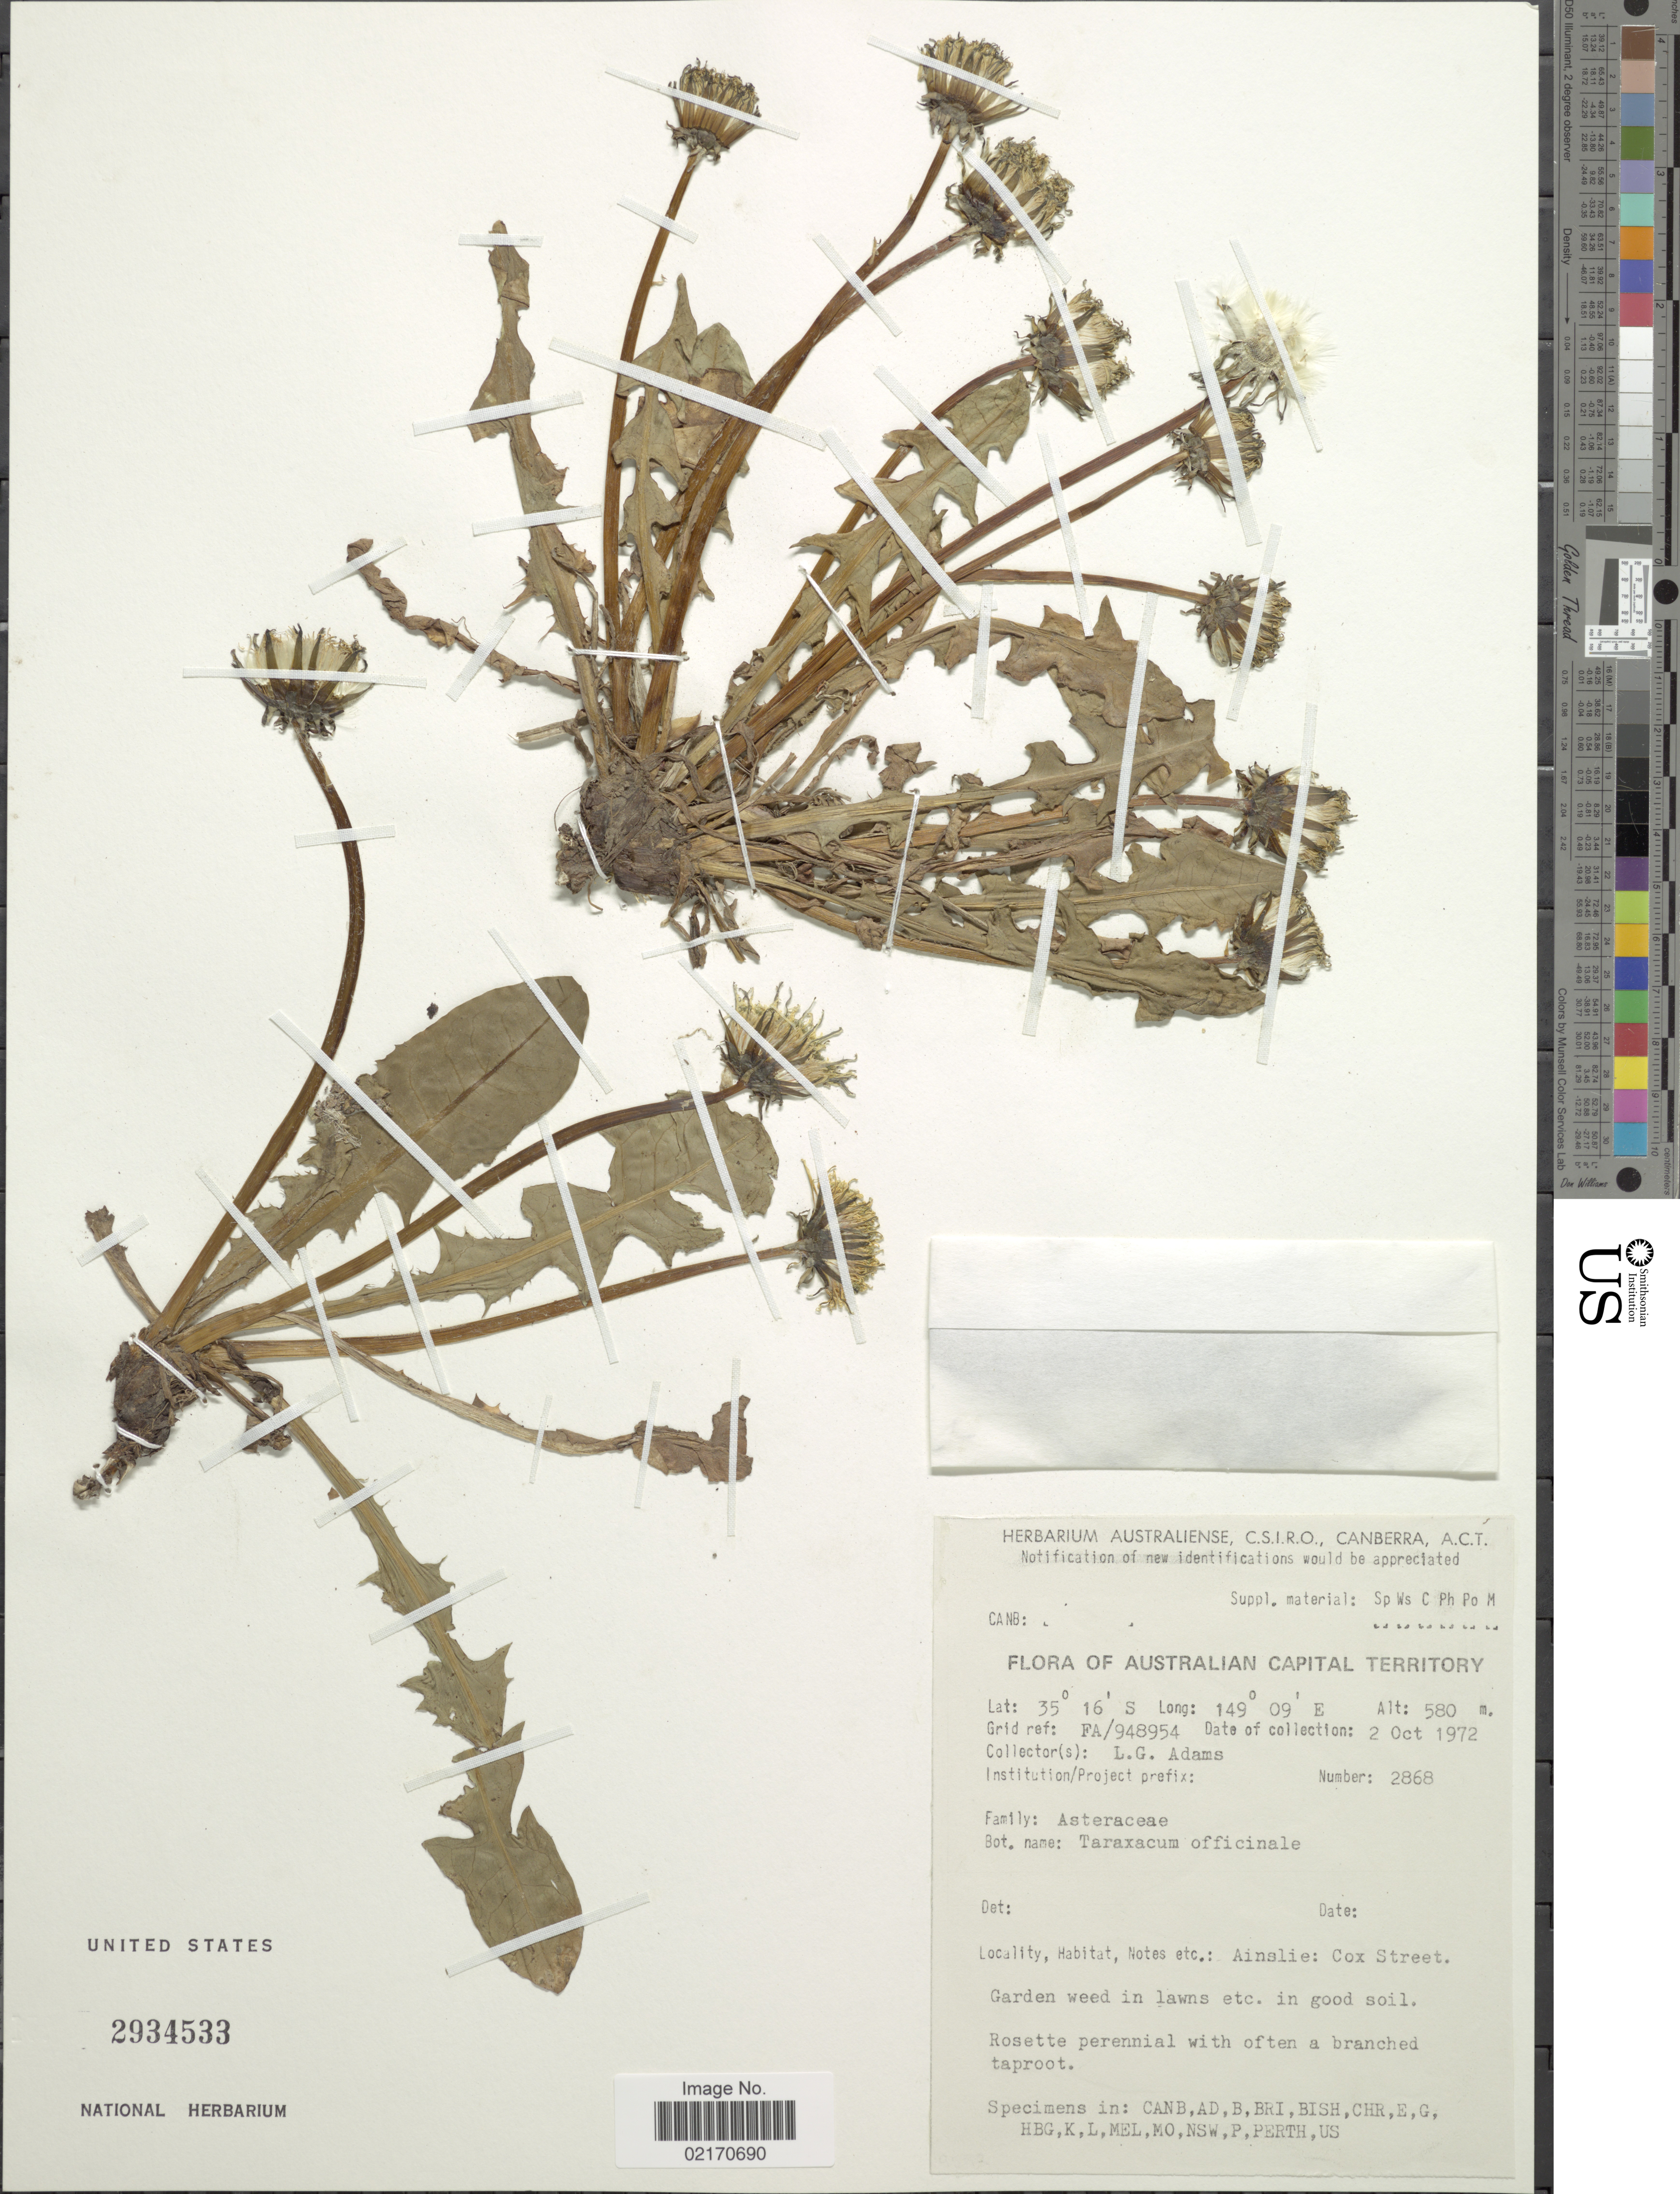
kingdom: Plantae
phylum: Tracheophyta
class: Magnoliopsida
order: Asterales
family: Asteraceae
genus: Taraxacum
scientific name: Taraxacum officinale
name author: G.H. Weber ex F.H. Wigg.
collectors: L. G. Adams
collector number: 2868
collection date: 1972-10-02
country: Australia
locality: Australian Capital Territory, Ainslie: Cox Street, Garden weed in lawns etc.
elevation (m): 580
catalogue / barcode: US 2934533